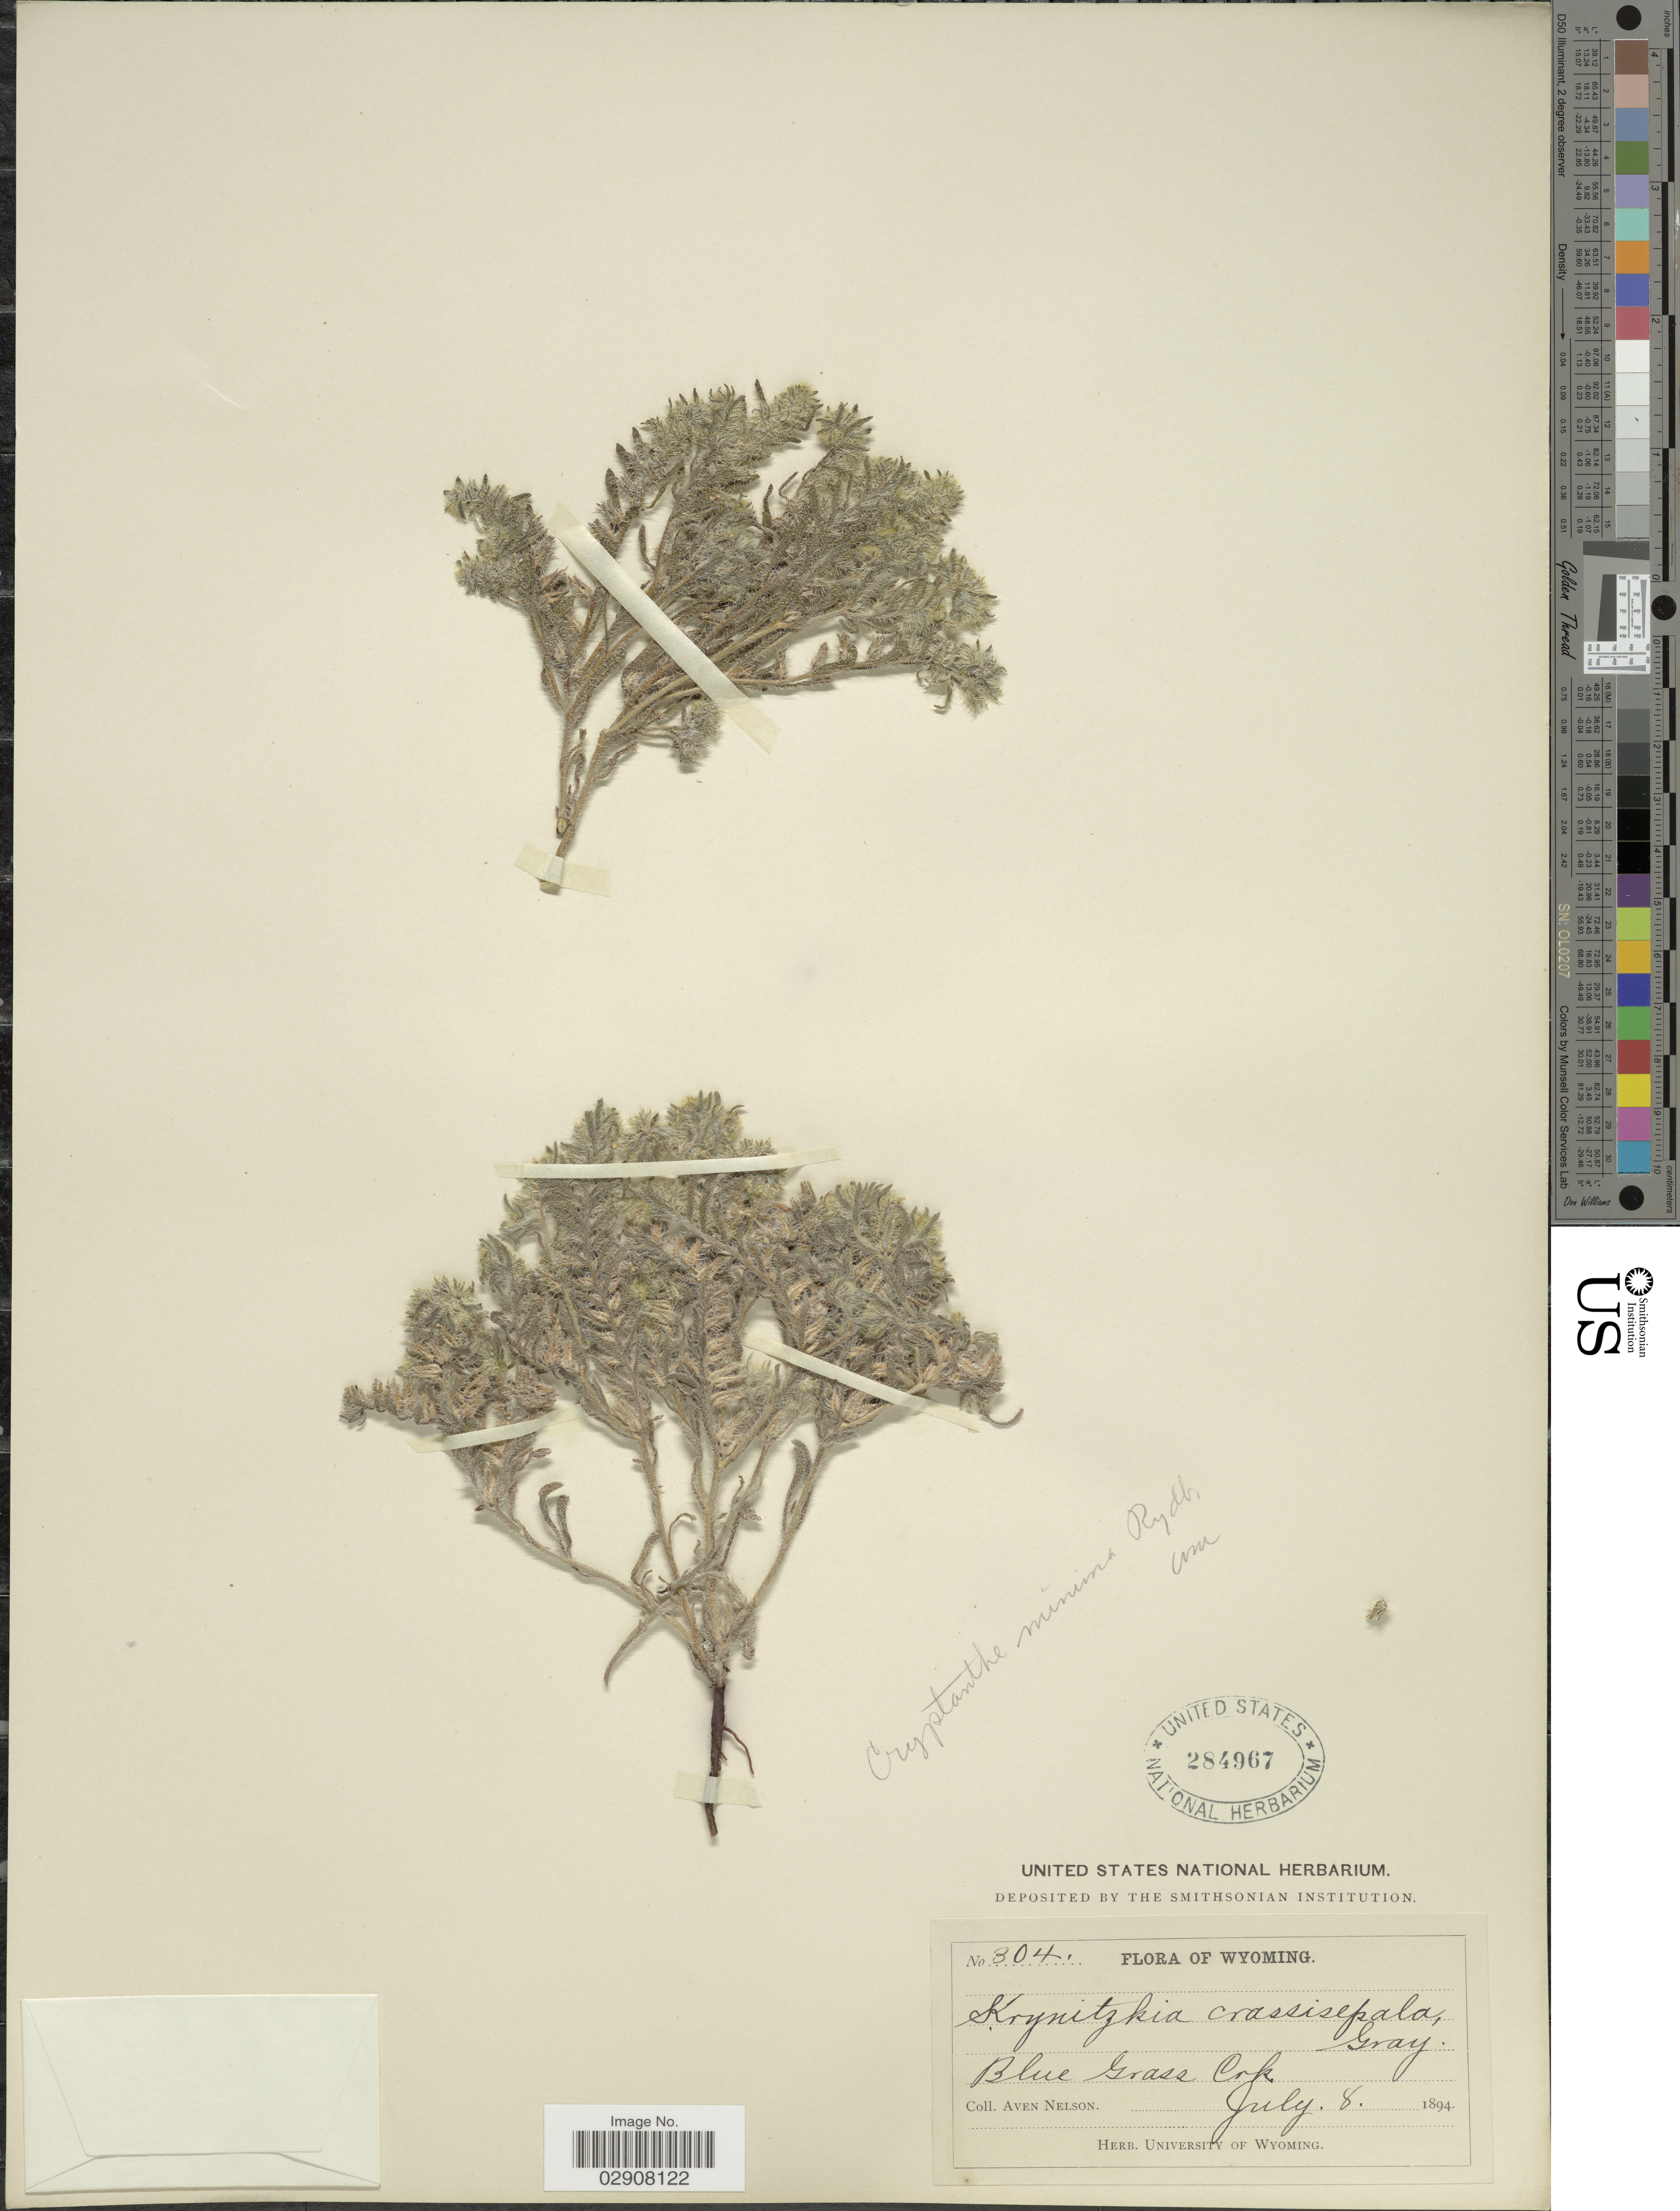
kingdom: Plantae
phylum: Tracheophyta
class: Magnoliopsida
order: Boraginales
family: Boraginaceae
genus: Cryptantha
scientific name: Cryptantha minima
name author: Rydb.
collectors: A. Nelson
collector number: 304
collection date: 1894-07-08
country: United States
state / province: Wyoming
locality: Blue grass Cok.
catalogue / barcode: US 284967